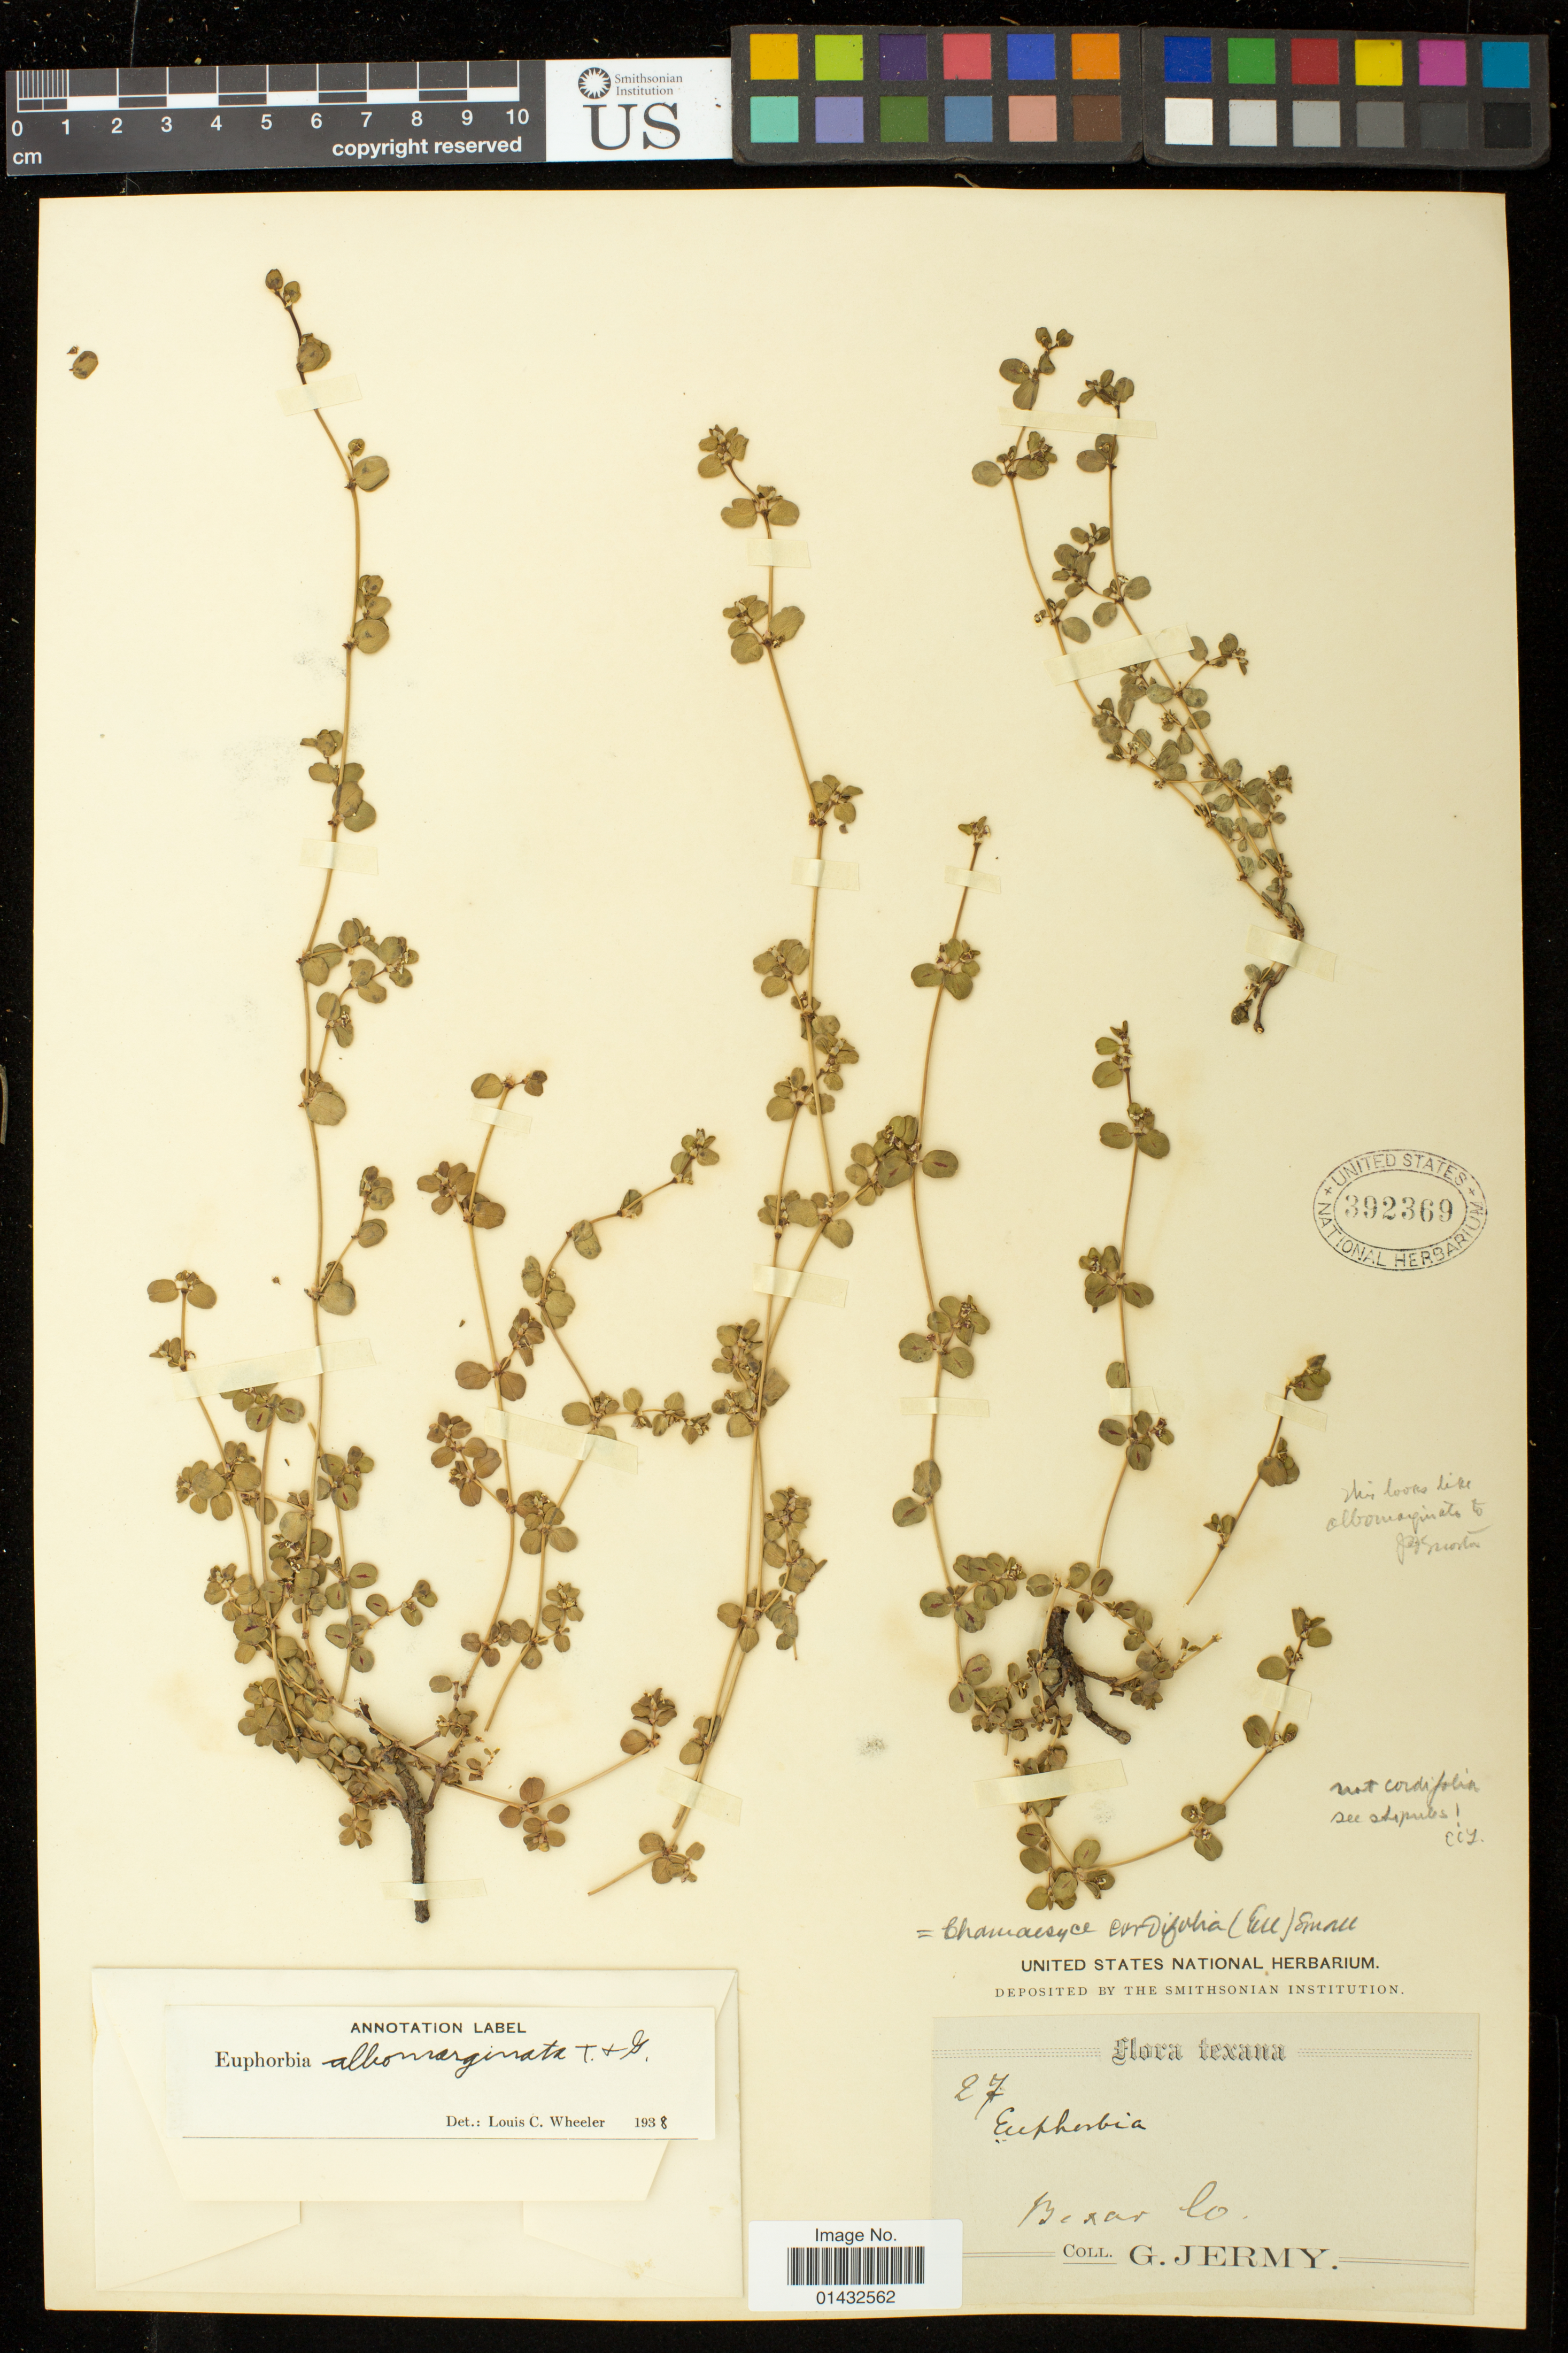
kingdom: Plantae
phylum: Tracheophyta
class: Magnoliopsida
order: Malpighiales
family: Euphorbiaceae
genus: Euphorbia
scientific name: Euphorbia albomarginata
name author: Torr. & A. Gray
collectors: G. Jermy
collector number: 27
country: United States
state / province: Texas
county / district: Bexar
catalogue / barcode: US 392369